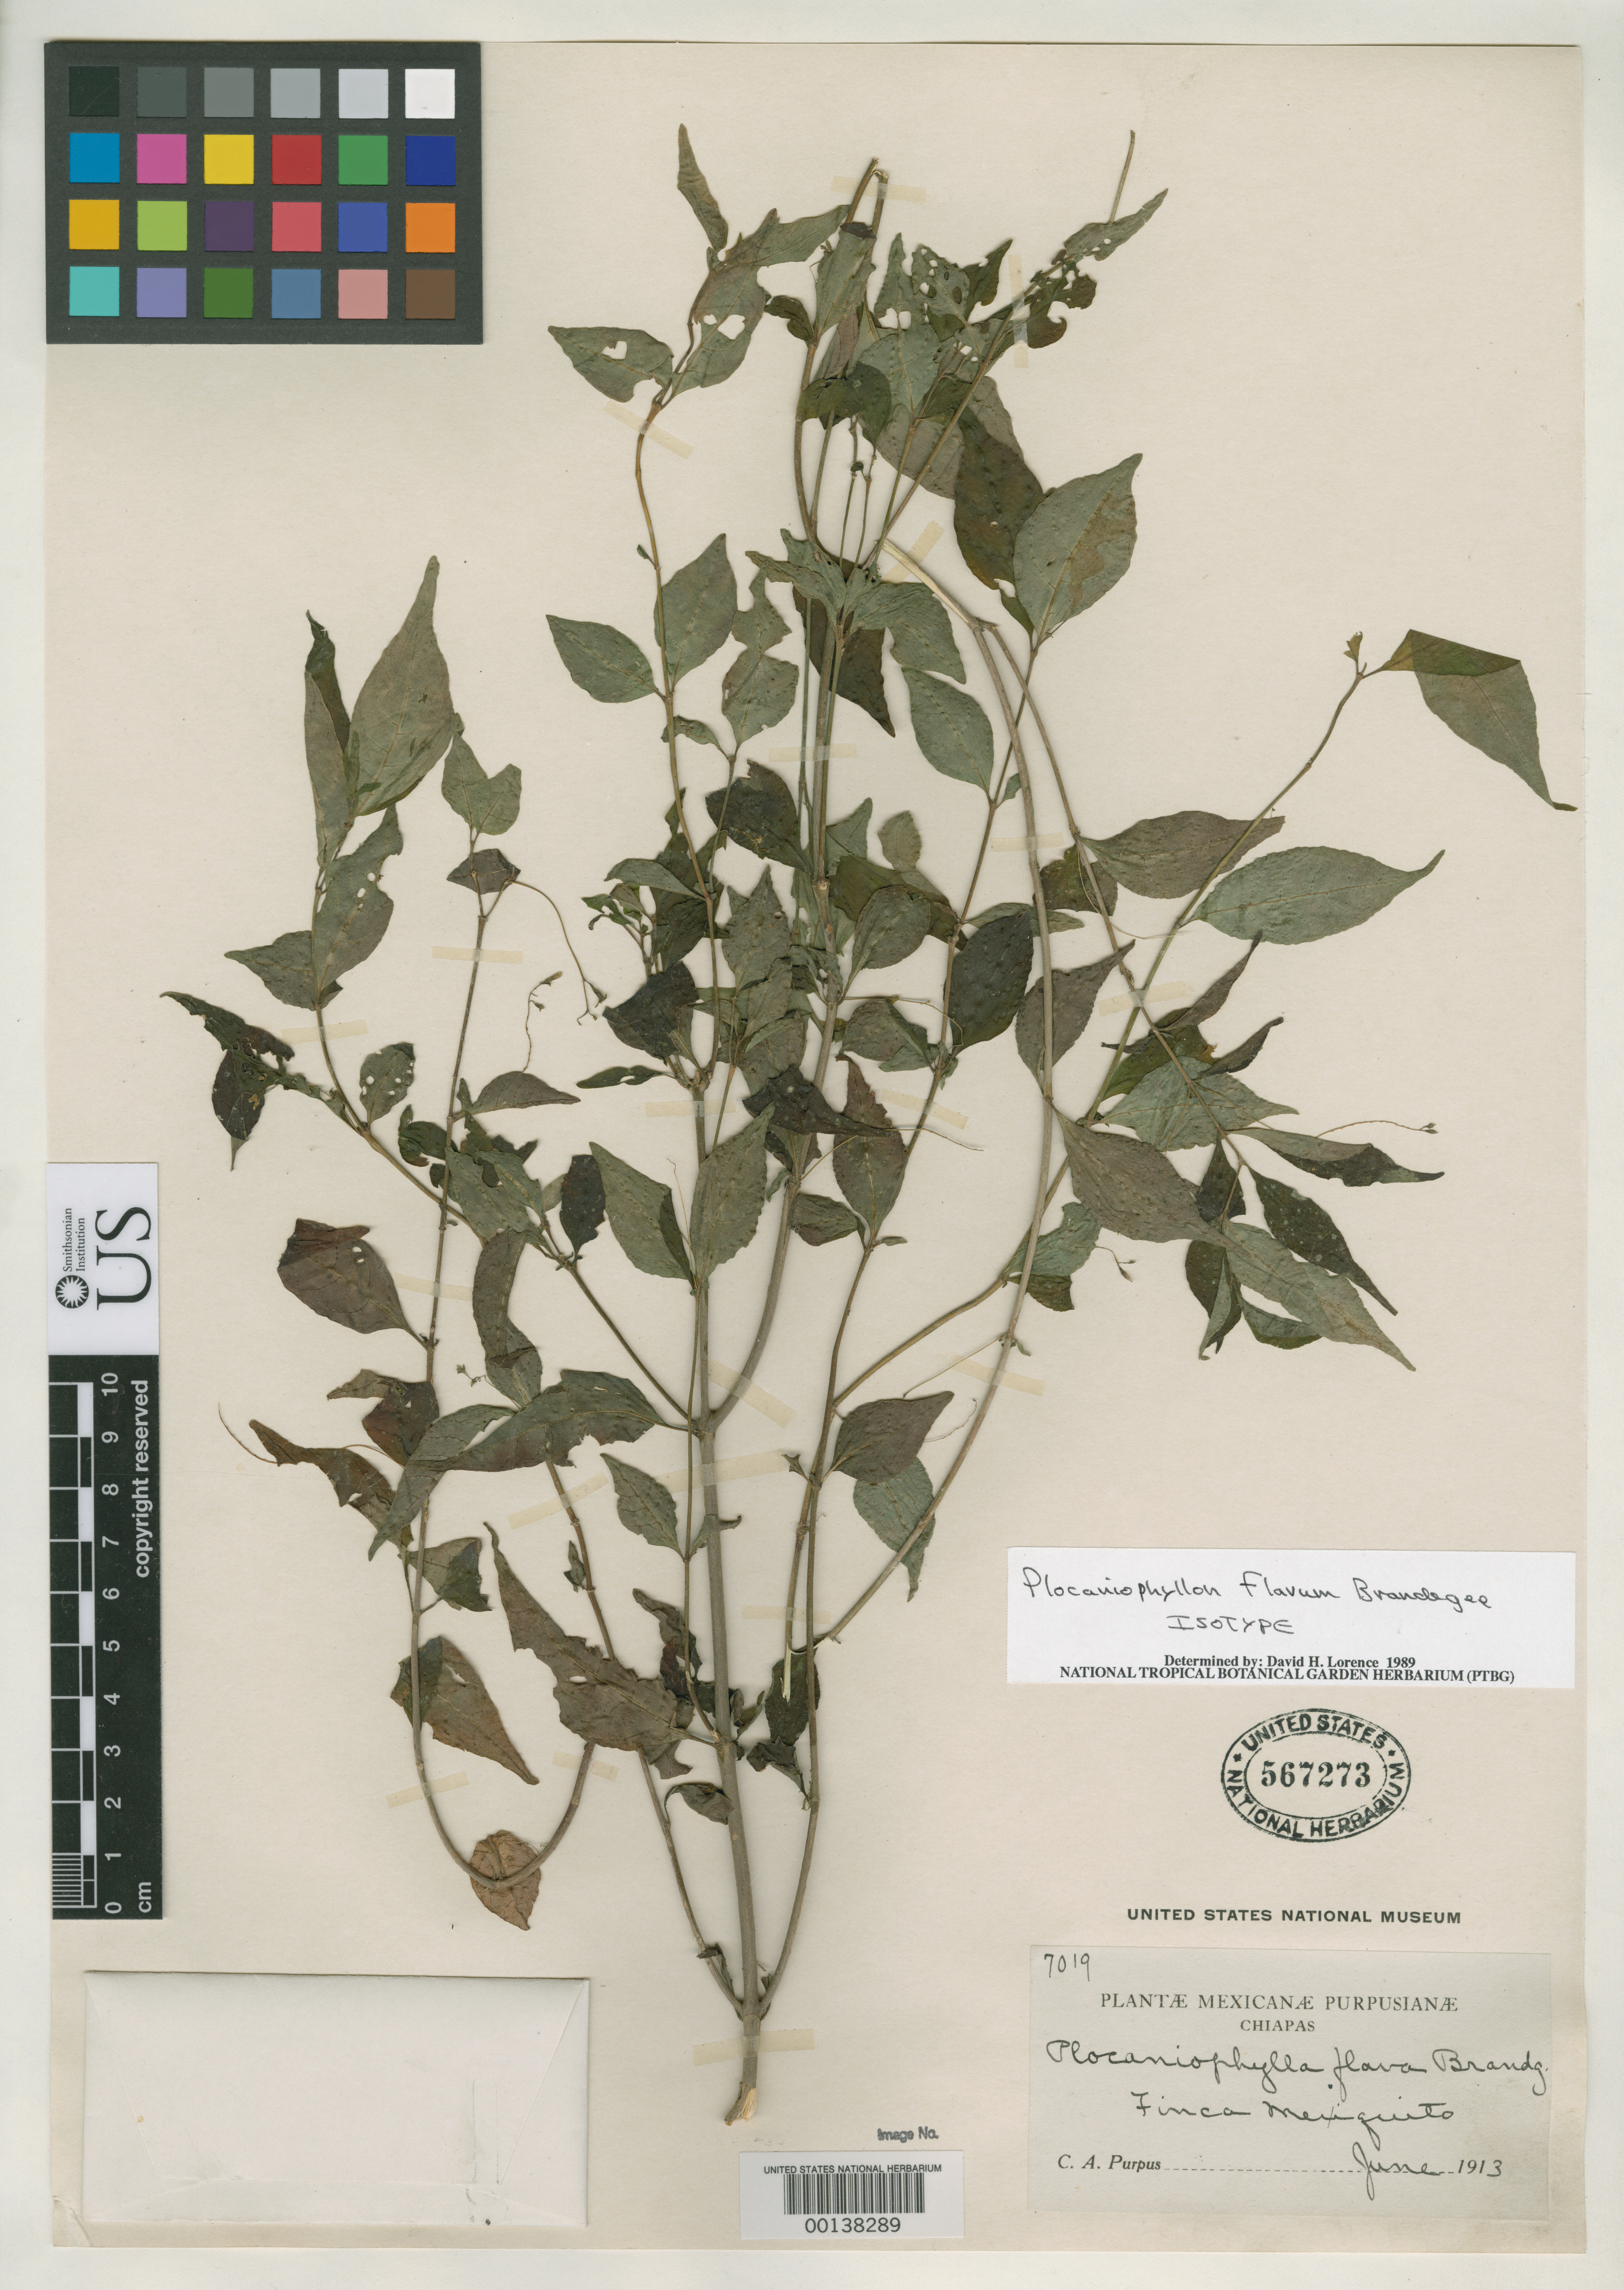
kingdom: Plantae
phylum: Tracheophyta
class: Magnoliopsida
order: Gentianales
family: Rubiaceae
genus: Plocaniophyllon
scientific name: Plocaniophyllon flavum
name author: Brandegee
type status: Isotype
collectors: C. A. Purpus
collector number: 7019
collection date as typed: Jun 1913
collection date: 1913-06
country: Mexico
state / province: Chiapas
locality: Near Finca Mexiquito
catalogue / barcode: US 567273